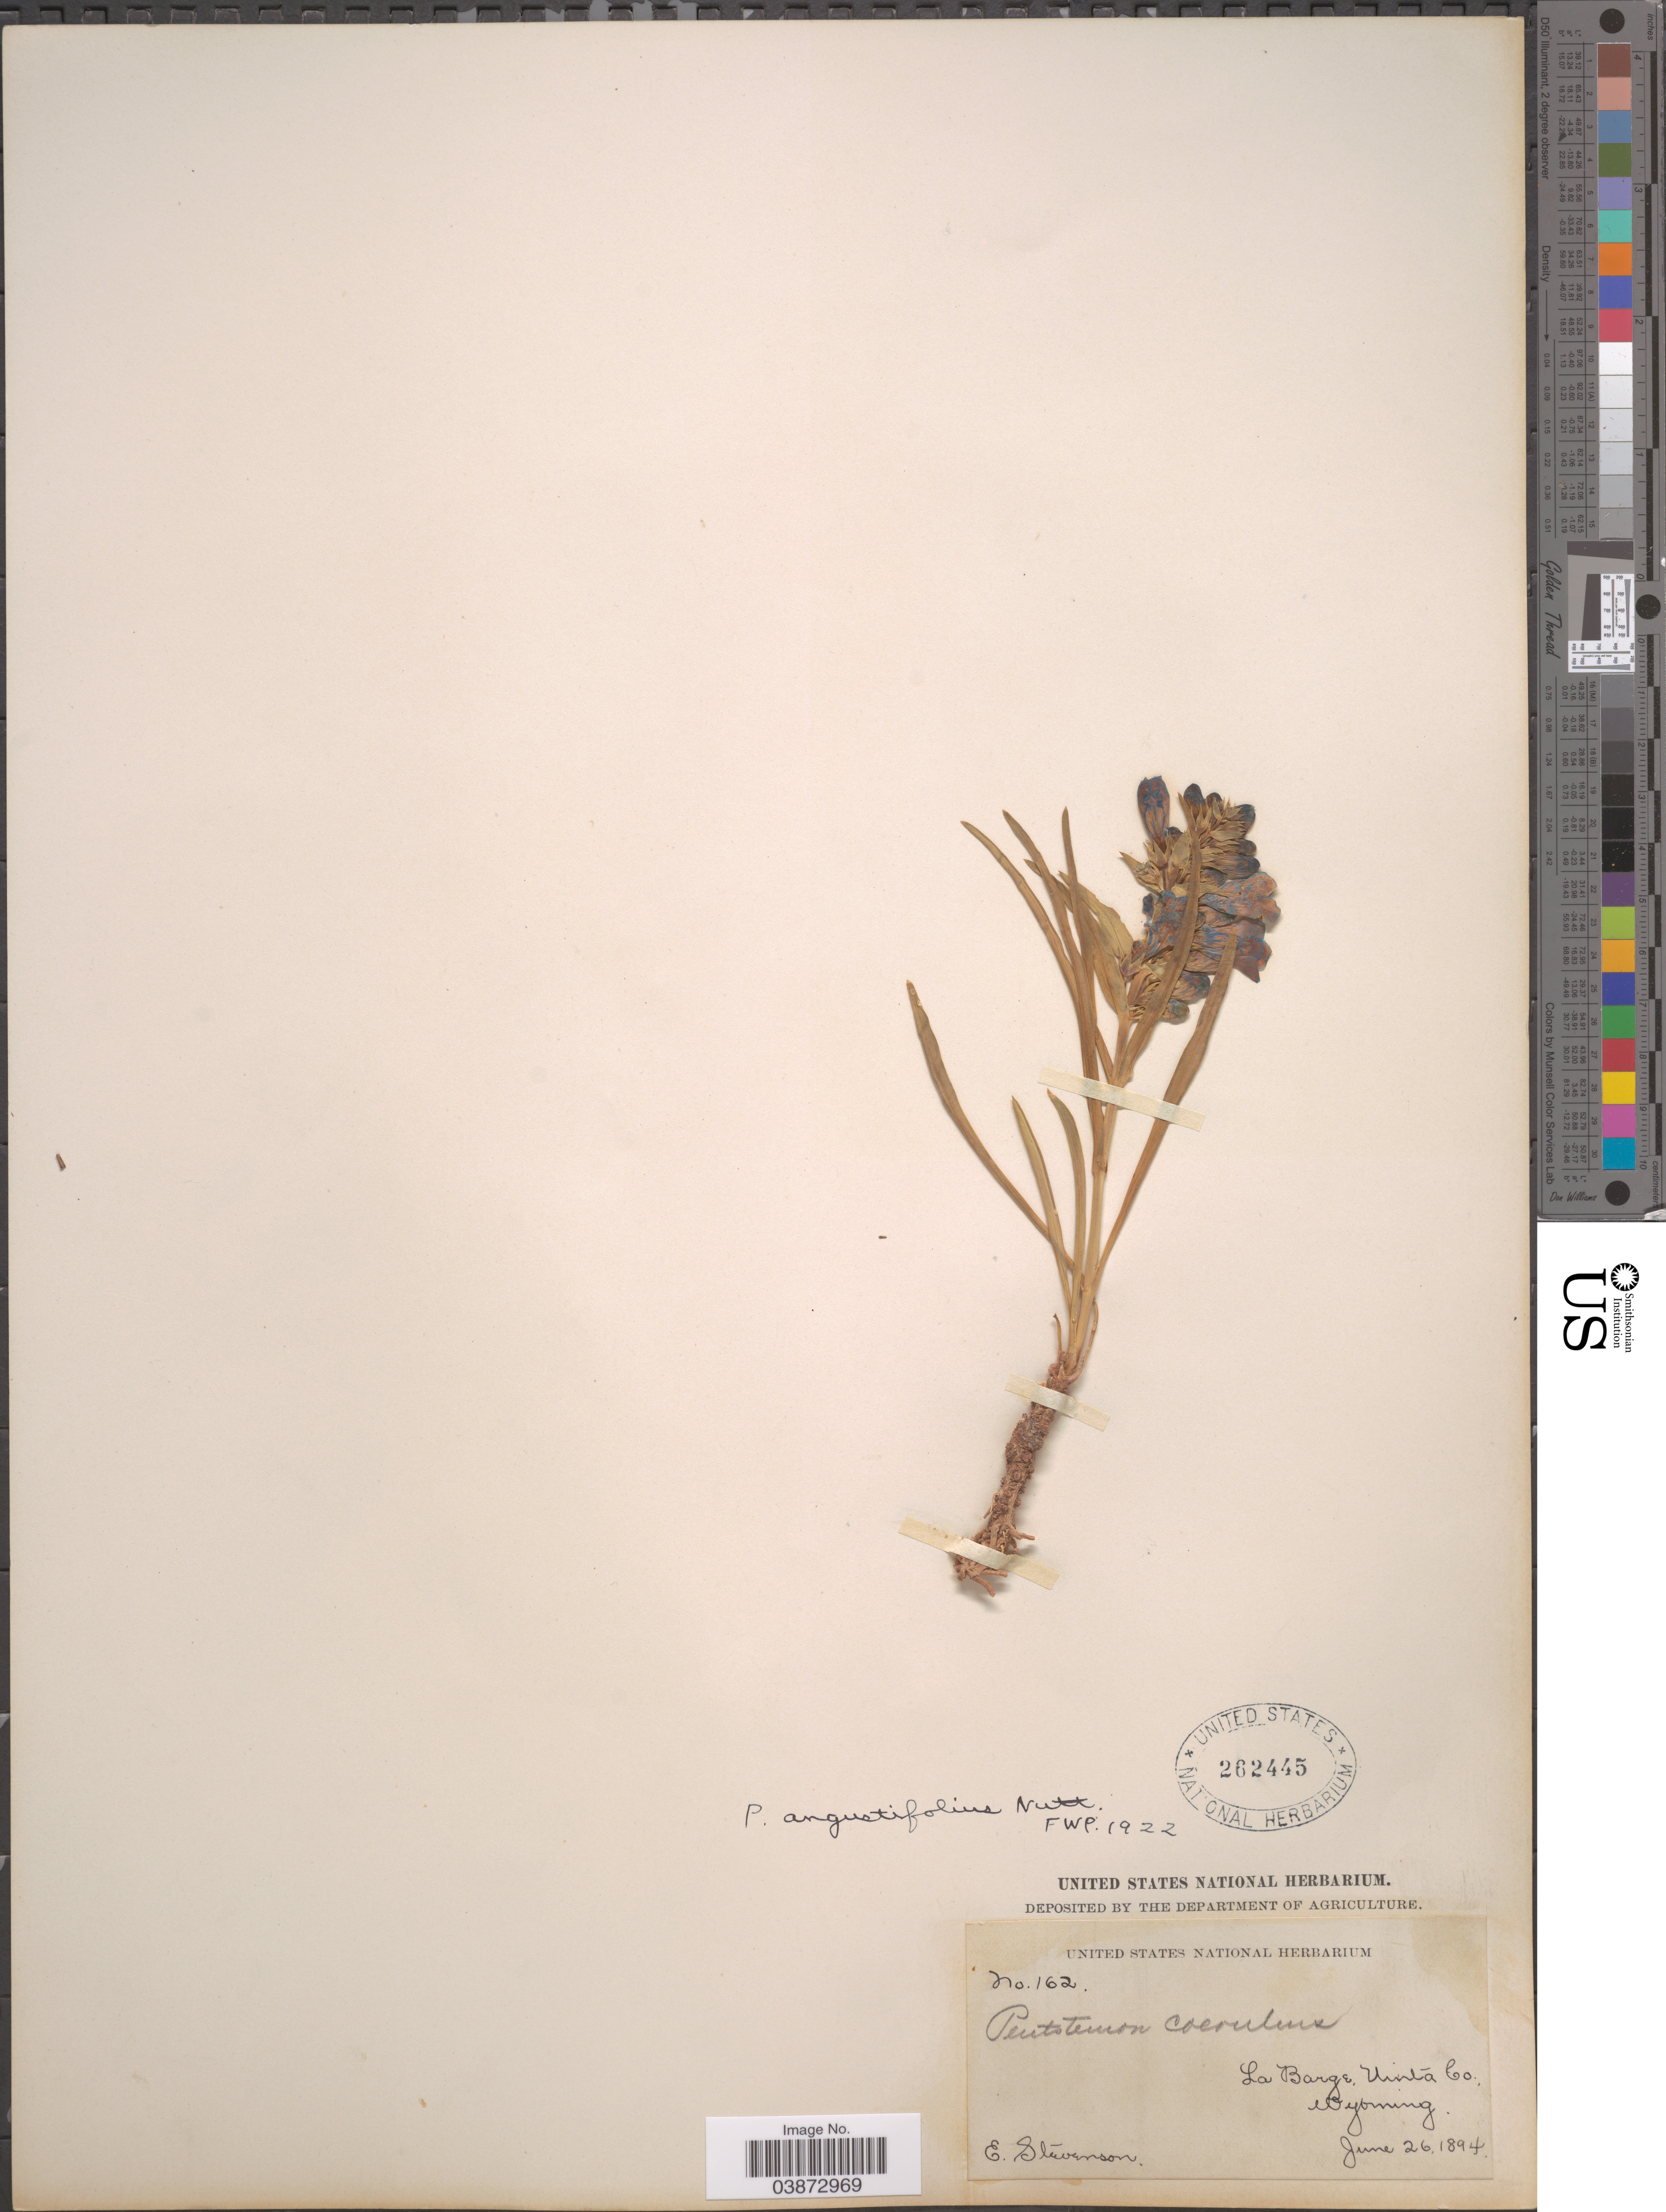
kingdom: Plantae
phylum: Tracheophyta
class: Magnoliopsida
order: Lamiales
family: Plantaginaceae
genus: Penstemon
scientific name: Penstemon angustifolius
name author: Nutt. ex Pursh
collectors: E. Stevenson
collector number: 162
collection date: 1894-06-26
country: United States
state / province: Wyoming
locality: La Barge, Uinta Co.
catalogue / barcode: US 262445